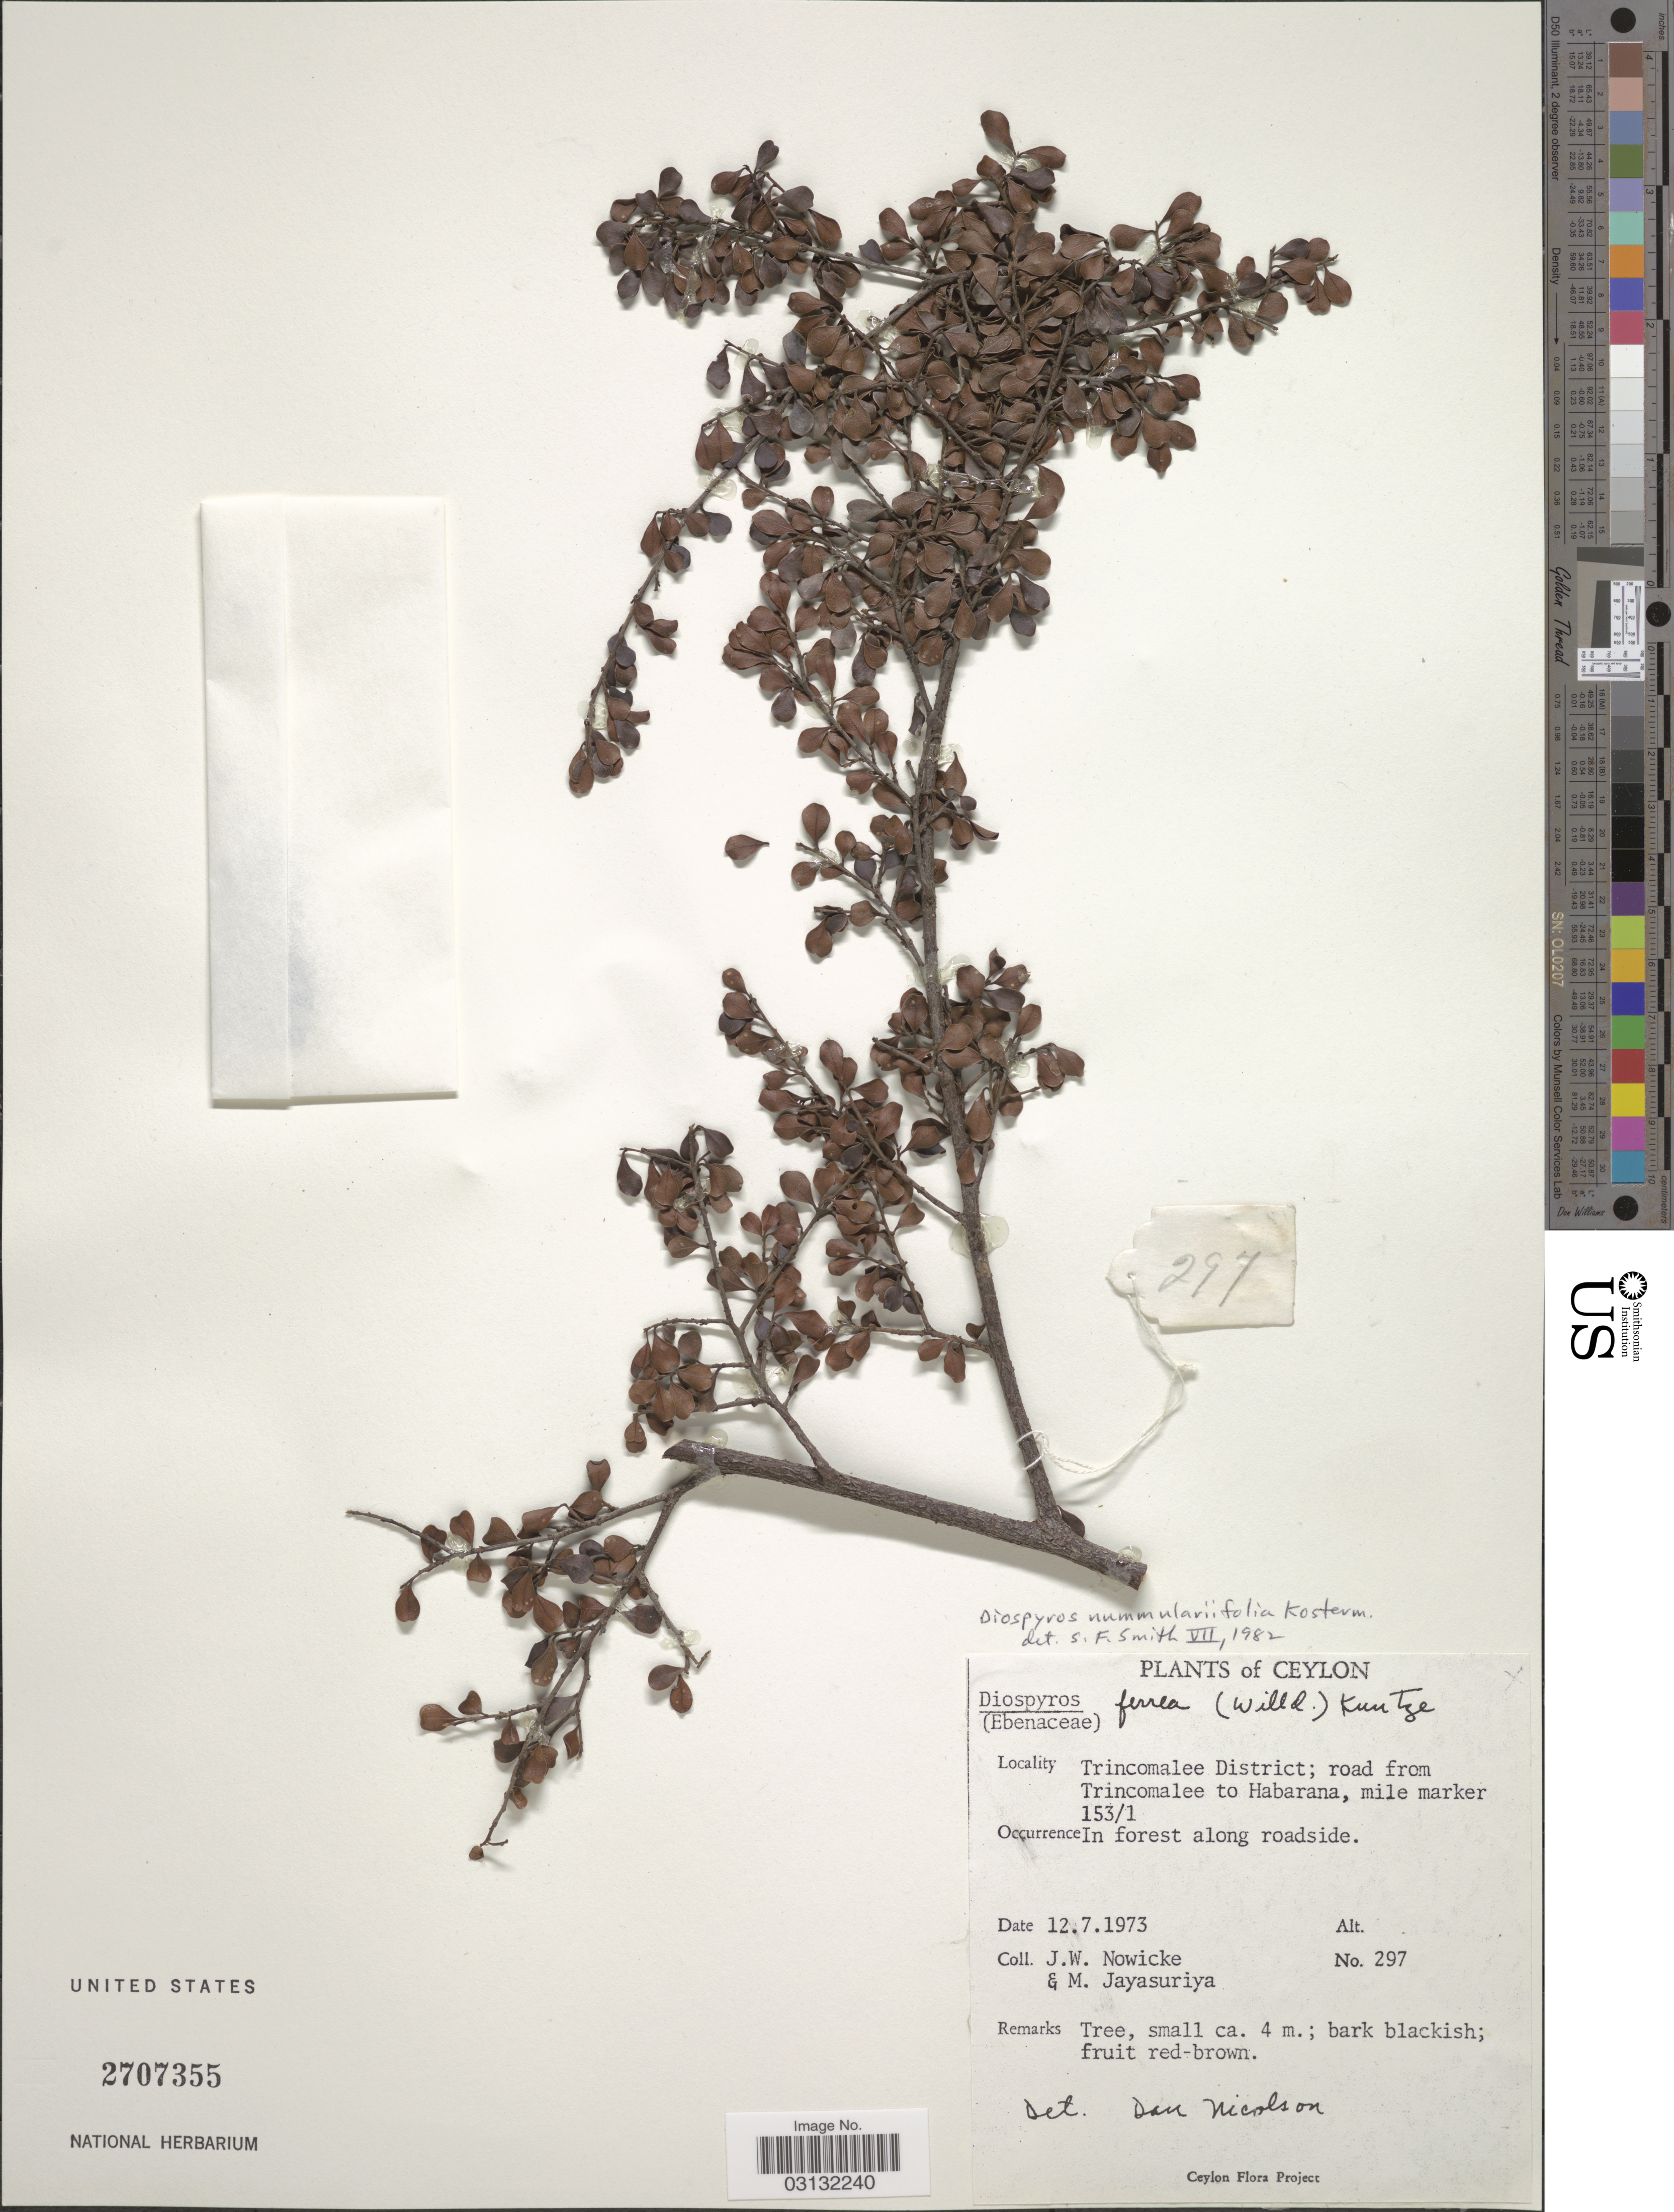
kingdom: Plantae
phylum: Tracheophyta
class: Magnoliopsida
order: Ericales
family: Ebenaceae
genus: Diospyros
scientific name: Diospyros nummulariifolia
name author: Kosterm.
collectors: J. W. Nowicke & M. Jayasuriya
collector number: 297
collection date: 1973-07-12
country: Sri Lanka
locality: Ceylon. Trincomalee District; road from Trincomalee to Habarana, mile marker 153/1.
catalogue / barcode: US 2707355